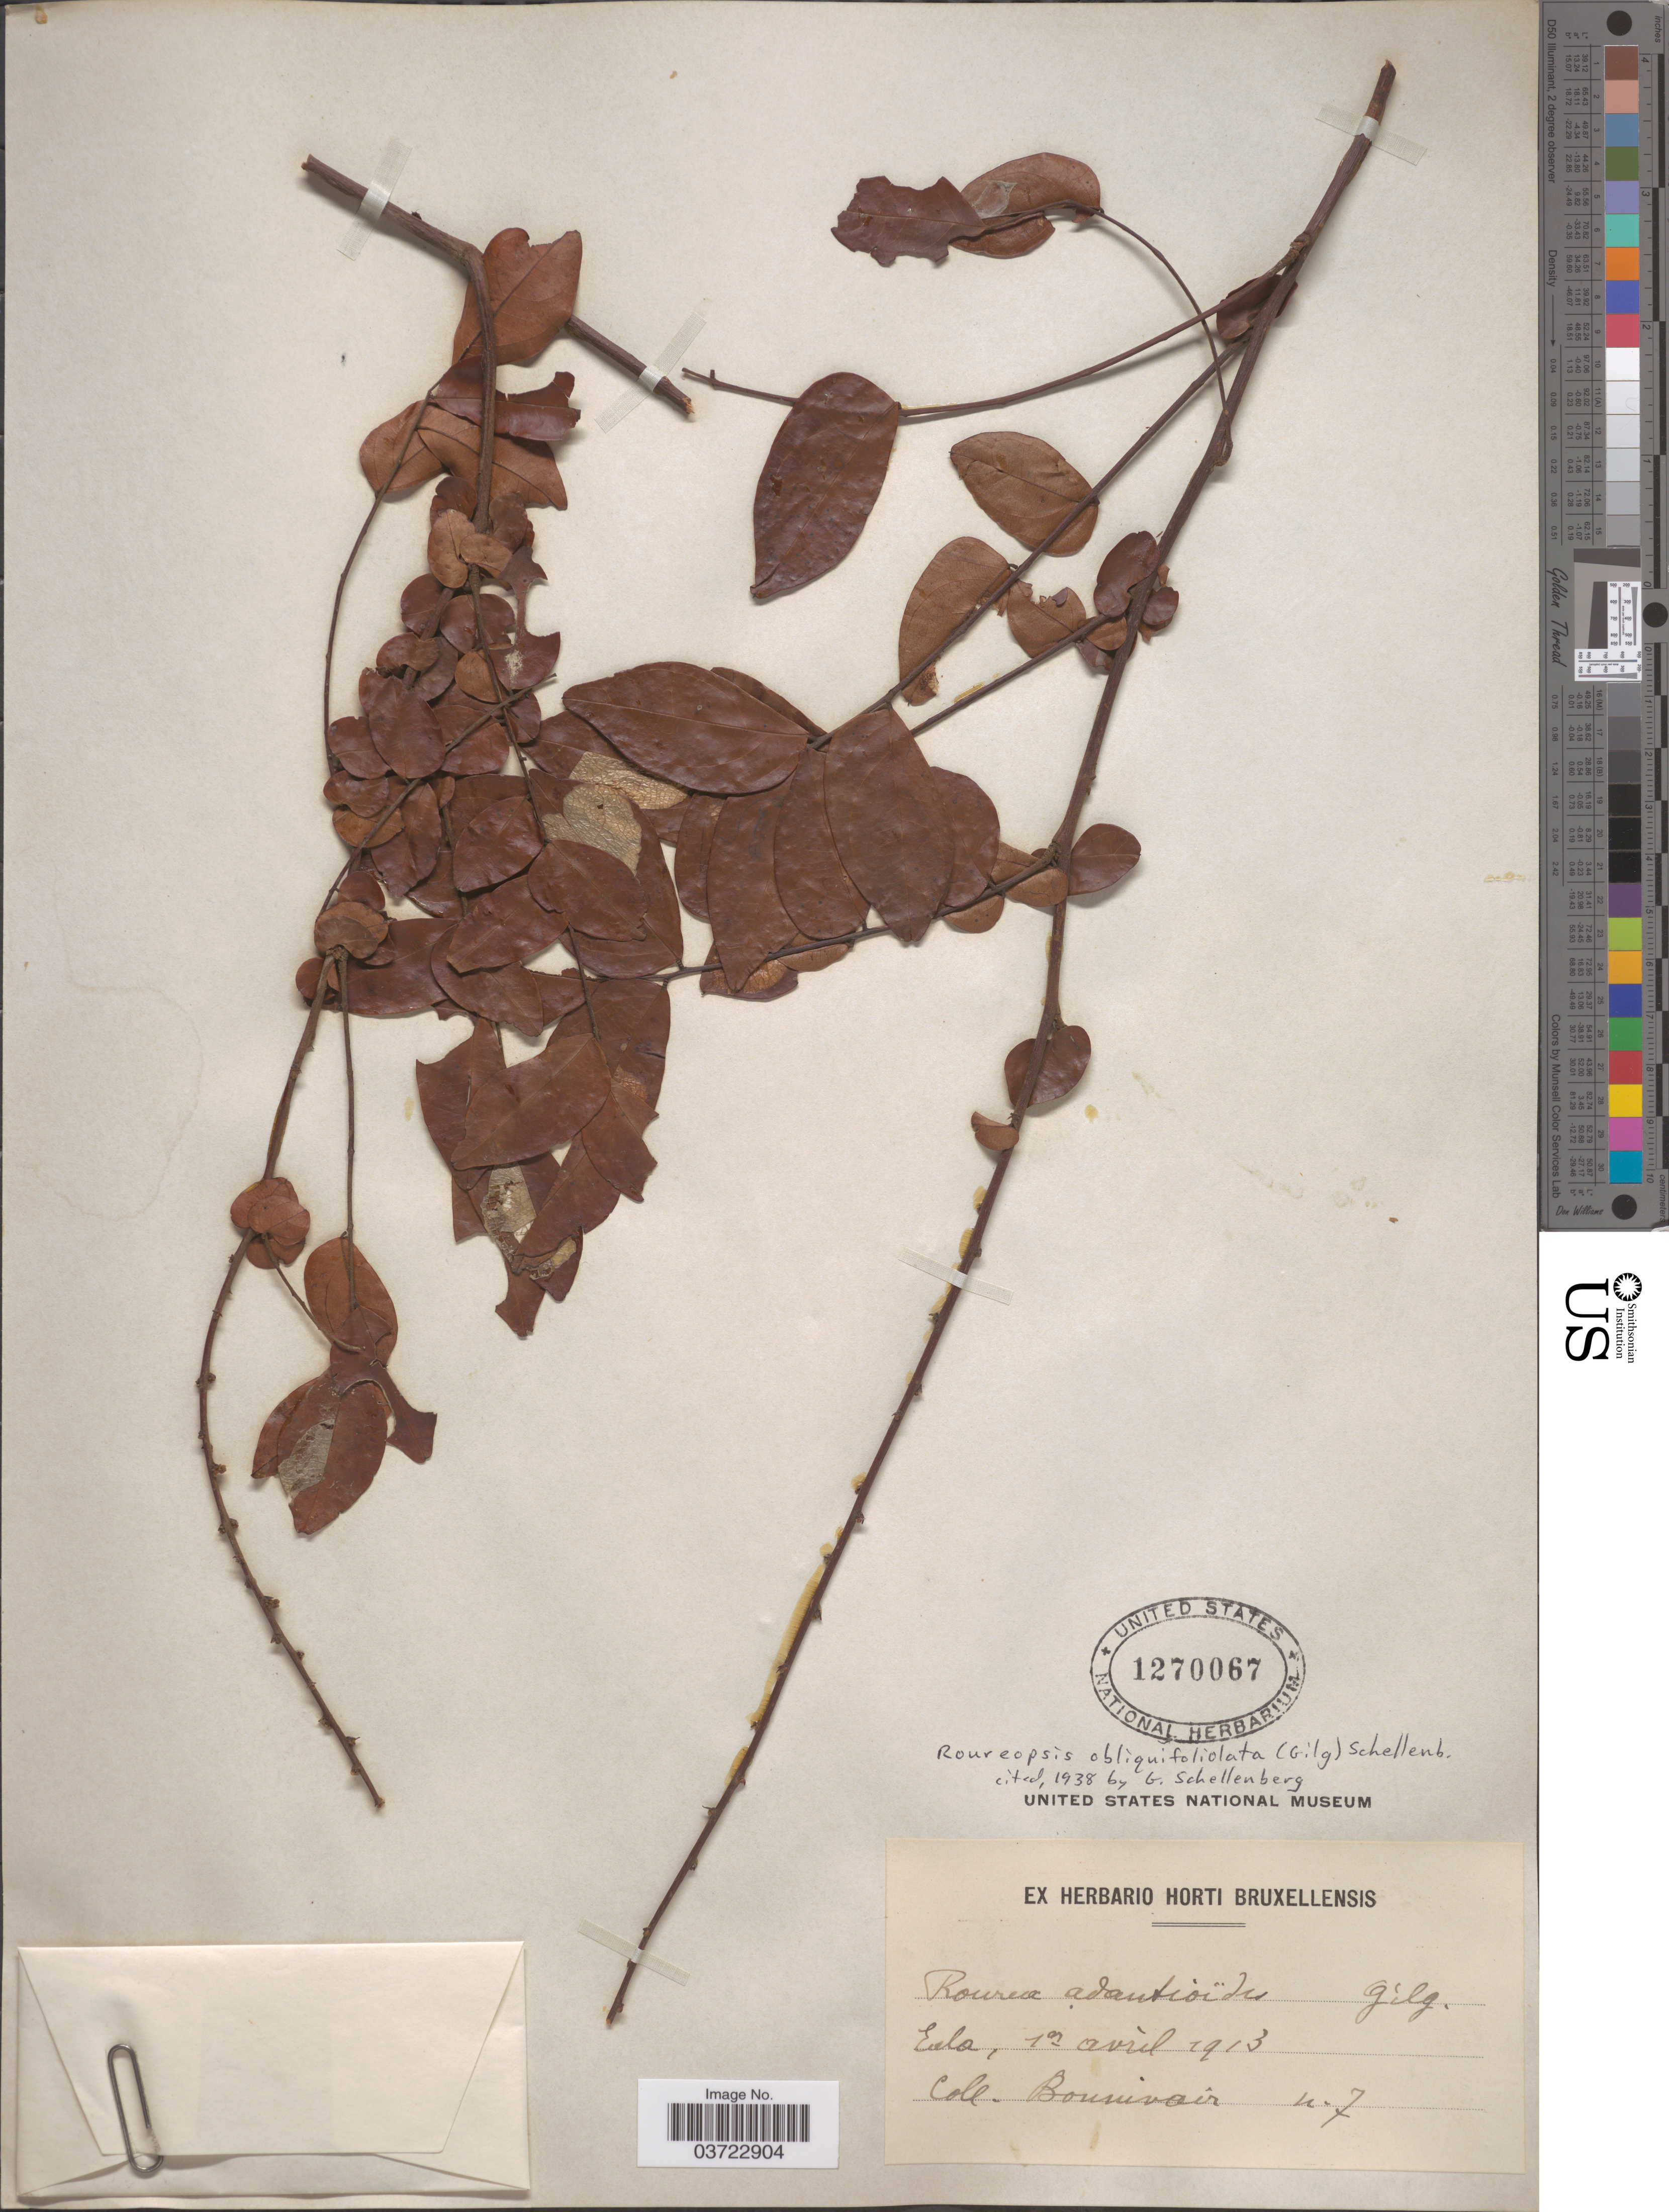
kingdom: Plantae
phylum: Tracheophyta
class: Magnoliopsida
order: Oxalidales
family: Connaraceae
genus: Rourea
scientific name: Rourea obliquifoliolata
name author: Gilg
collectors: Bounivaîr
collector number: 7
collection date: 1913-04-01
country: Congo, Democratic Republic of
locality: Eala.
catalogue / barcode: US 1270067